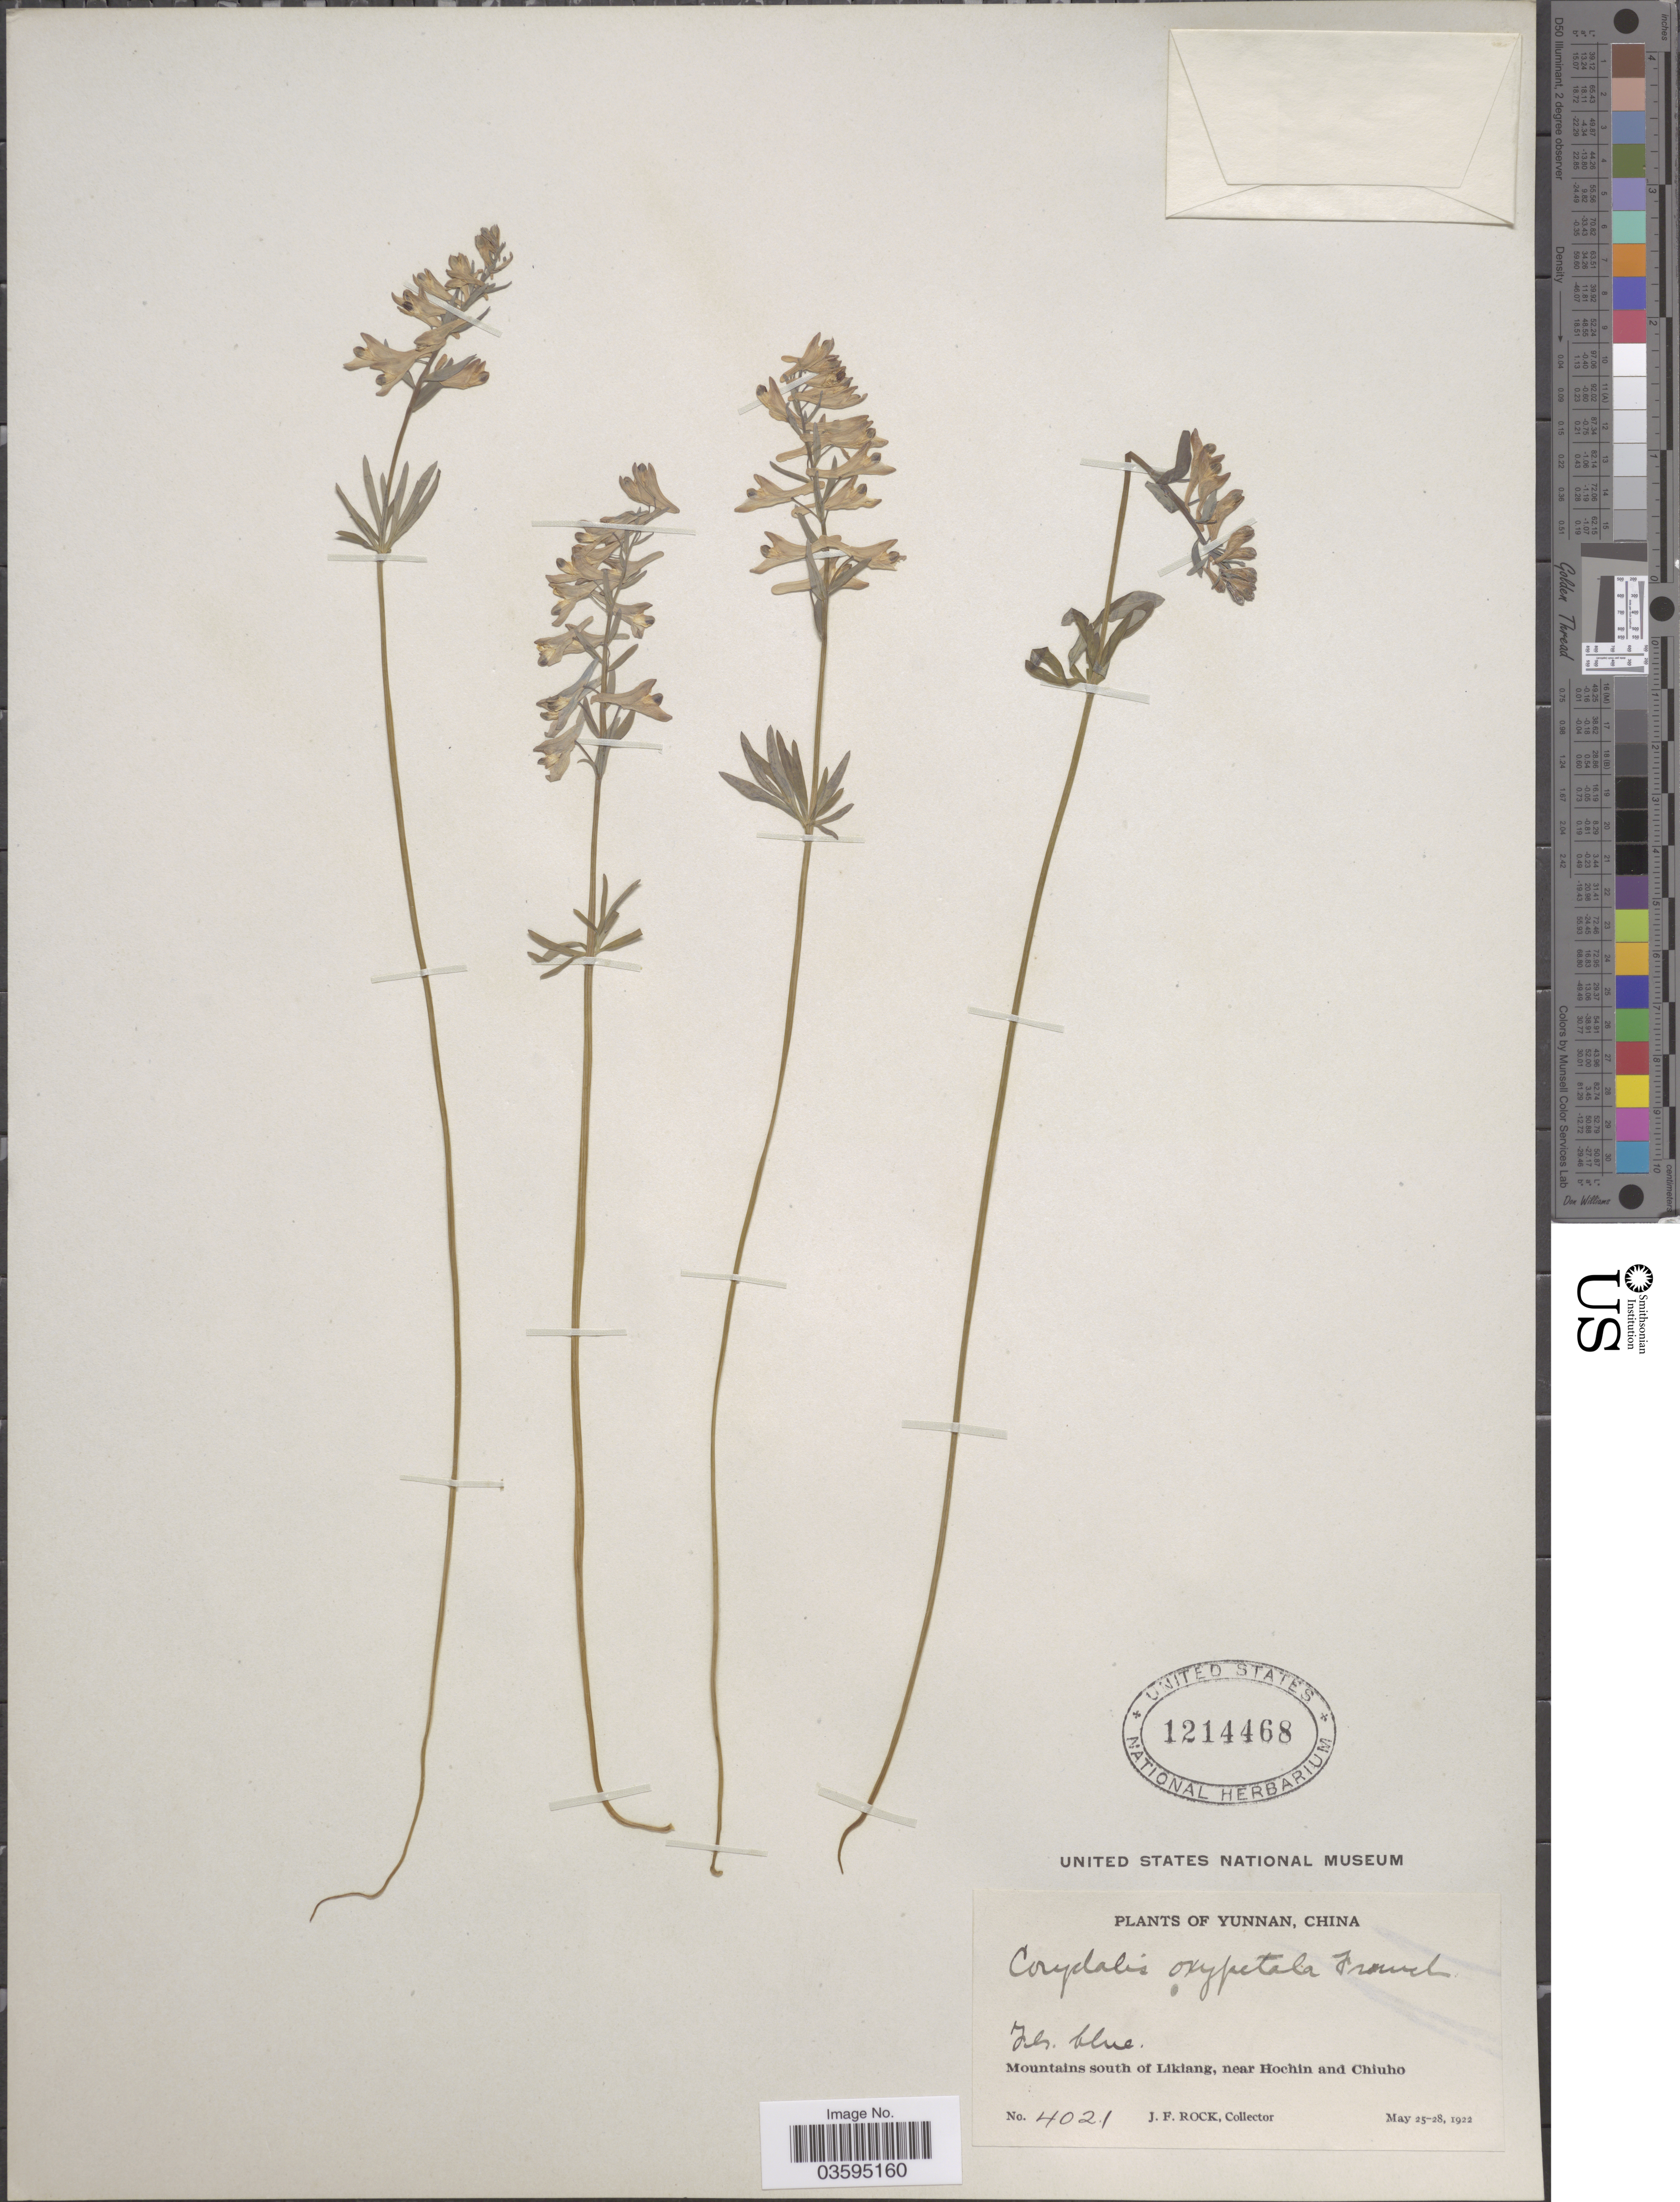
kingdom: Plantae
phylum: Tracheophyta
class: Magnoliopsida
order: Ranunculales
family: Papaveraceae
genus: Corydalis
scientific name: Corydalis oxypetala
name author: Franch.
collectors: J. Rock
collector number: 4021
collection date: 1922-05-25/1922-05-28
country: China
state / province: Yunnan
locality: Mountains south of Likiang, near Hochin and Chiuho.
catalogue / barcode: US 1214468